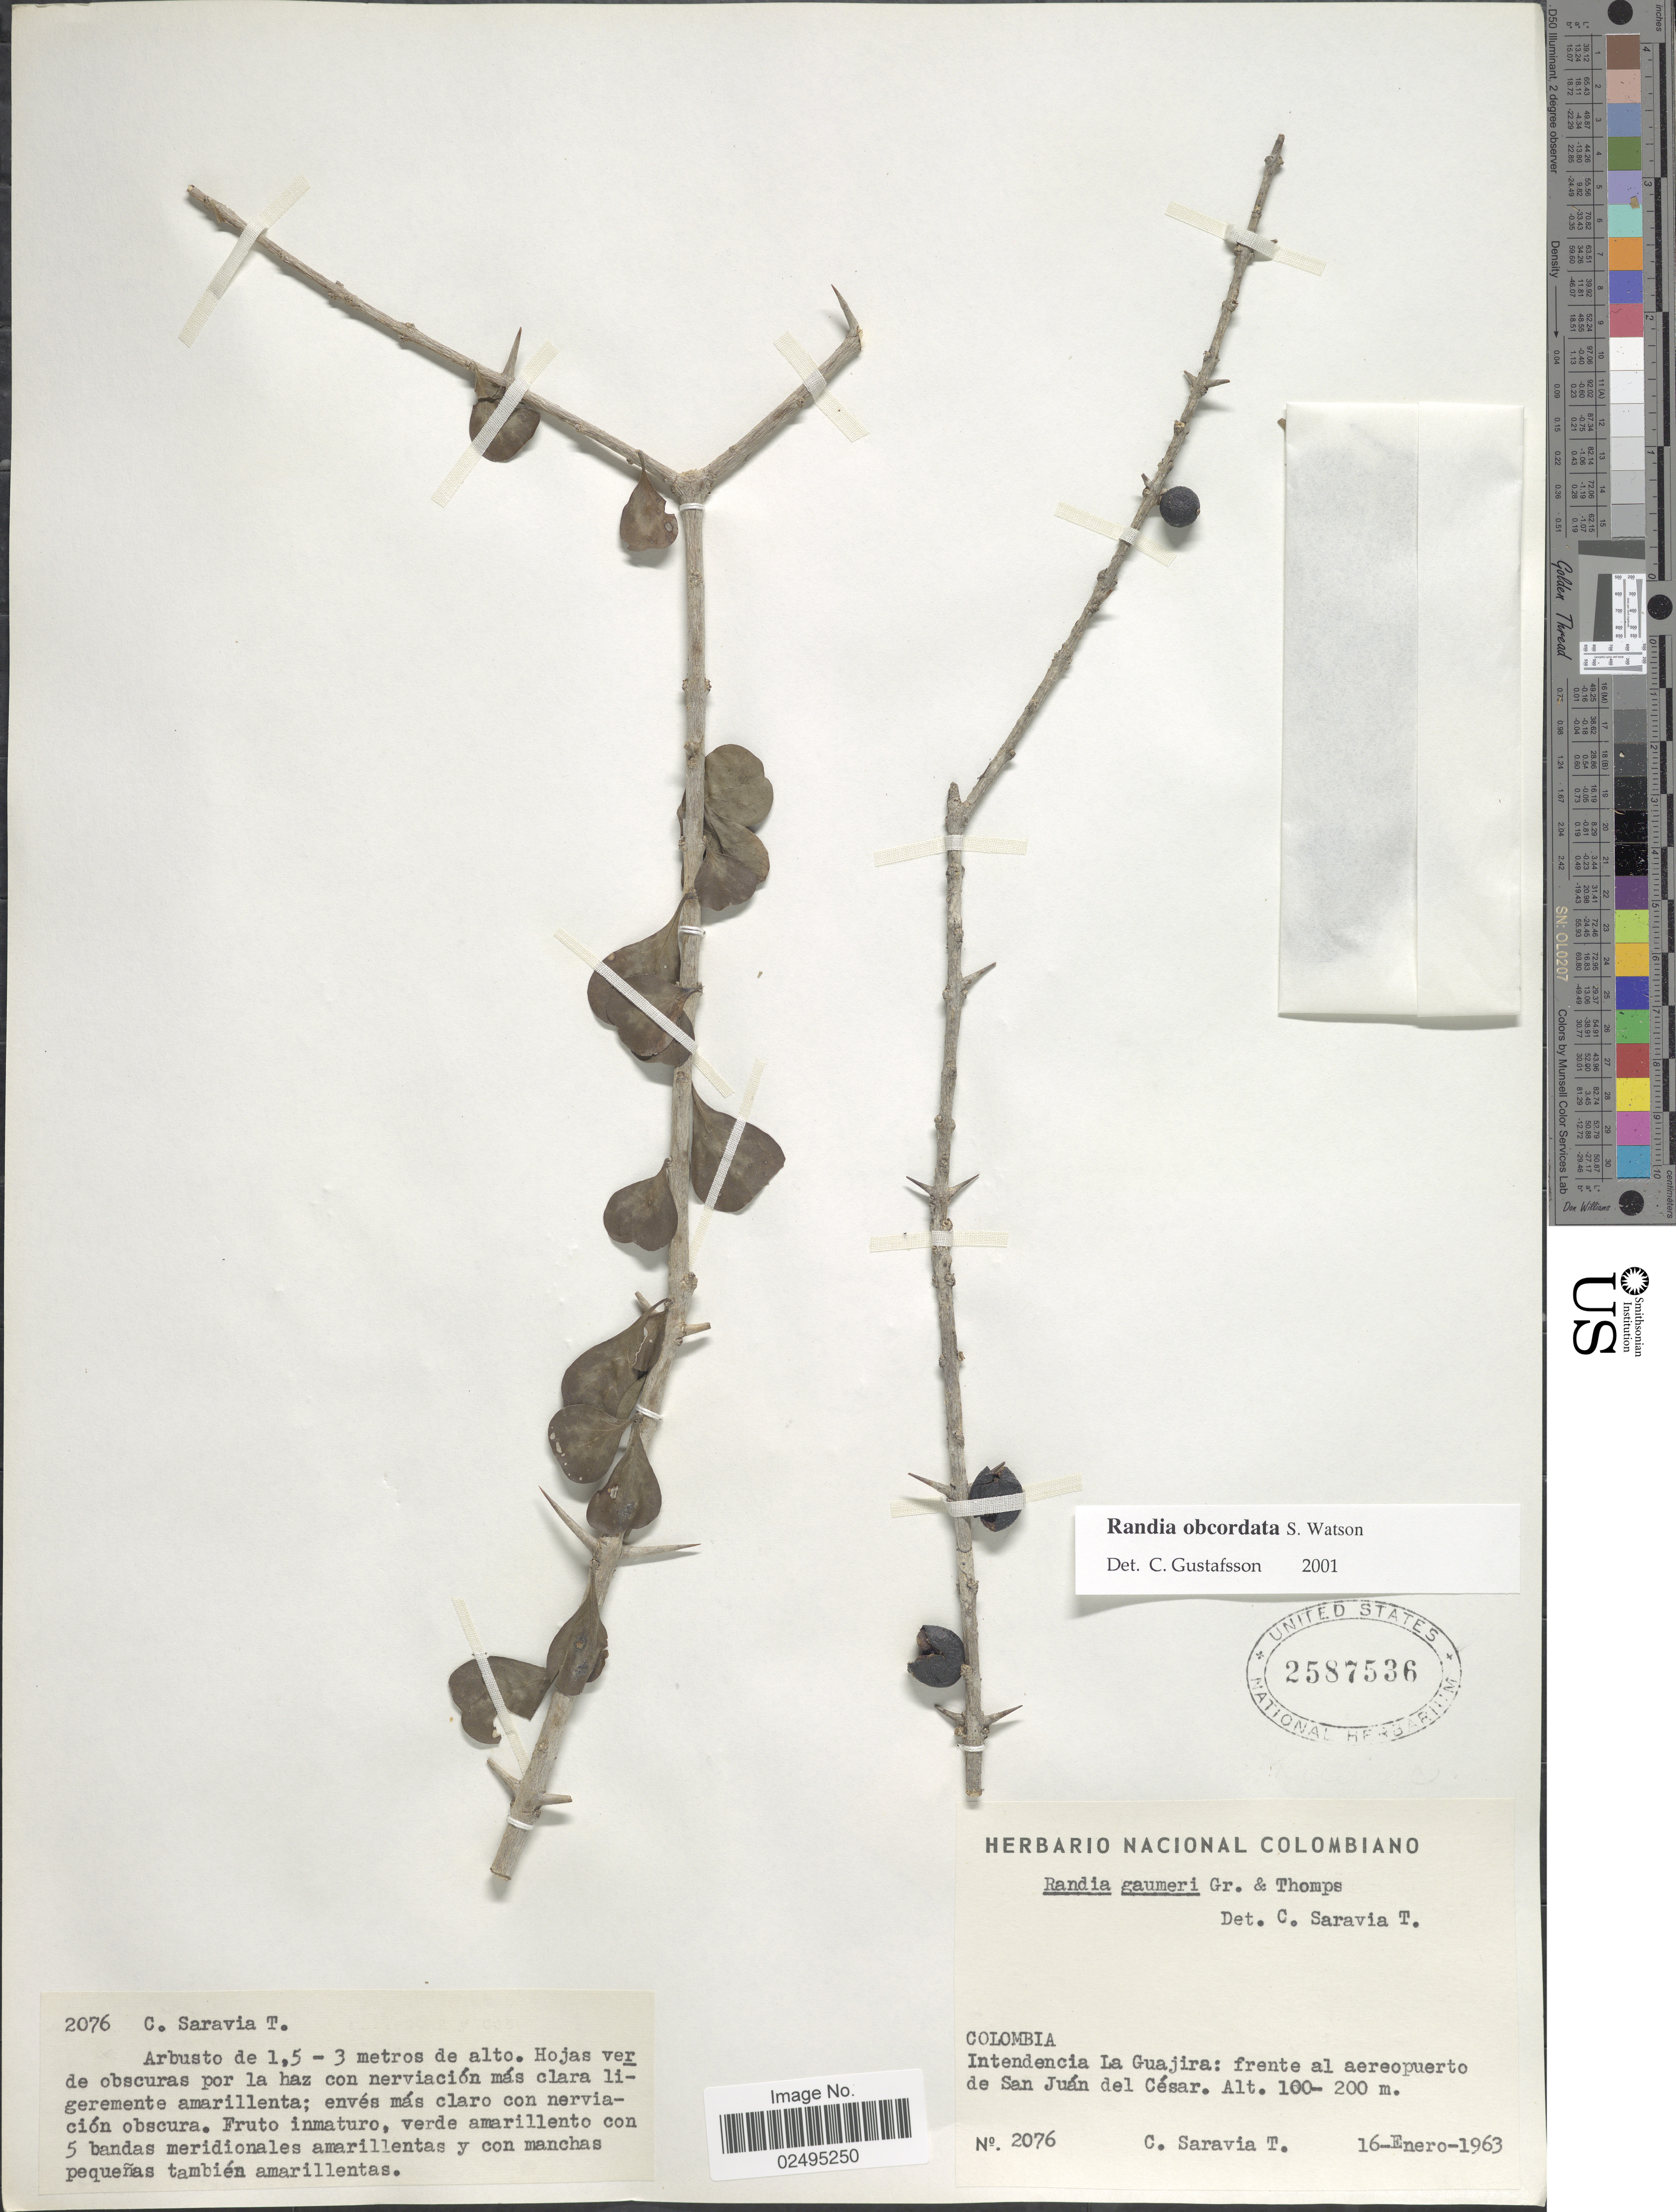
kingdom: Plantae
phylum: Tracheophyta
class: Magnoliopsida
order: Gentianales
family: Rubiaceae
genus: Randia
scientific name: Randia obcordata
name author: S. Watson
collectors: C. Saravia T.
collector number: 2076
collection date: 1963-01-16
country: Colombia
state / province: La Guajira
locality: Intendencia La Guajira: frente al aereopuerto de San Juan del Cesar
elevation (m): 100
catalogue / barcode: US 2587536